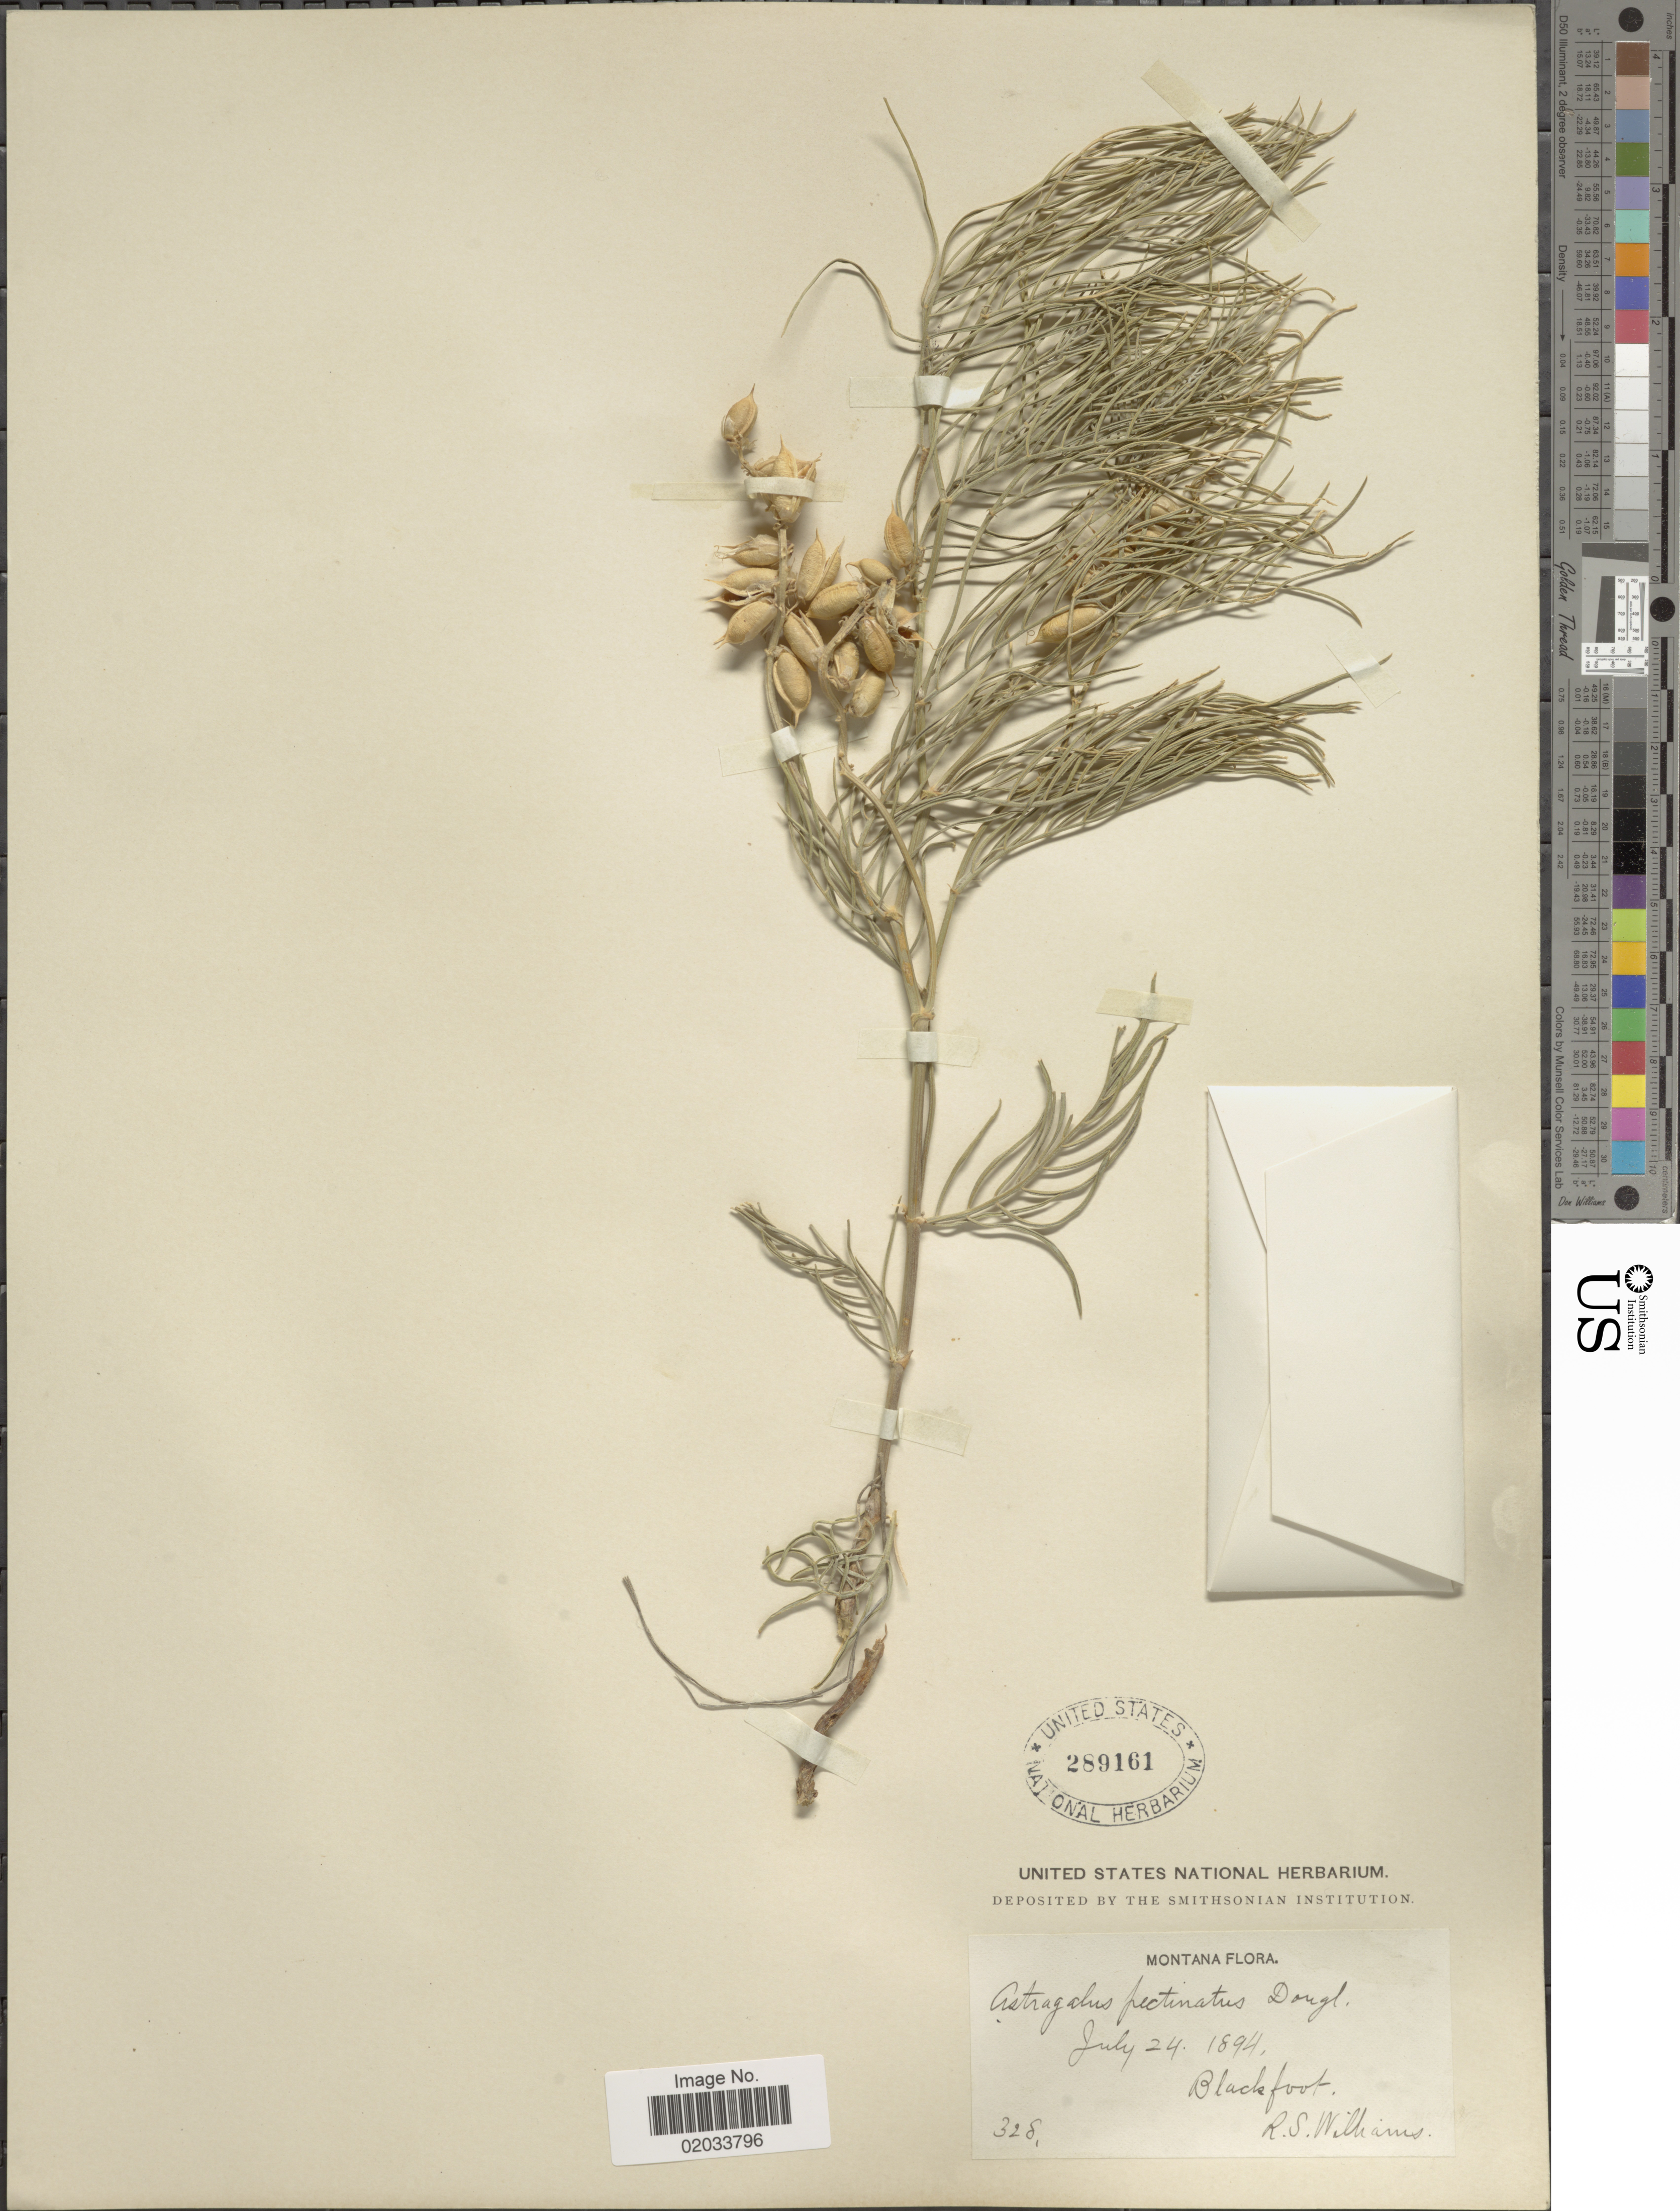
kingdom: Plantae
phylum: Tracheophyta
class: Magnoliopsida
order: Fabales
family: Fabaceae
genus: Astragalus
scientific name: Astragalus pectinatus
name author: (Hook.) G. Don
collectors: R. S. Williams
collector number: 328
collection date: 1894-07-24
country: United States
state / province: Montana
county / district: Glacier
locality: Blackfoot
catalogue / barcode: US 289161